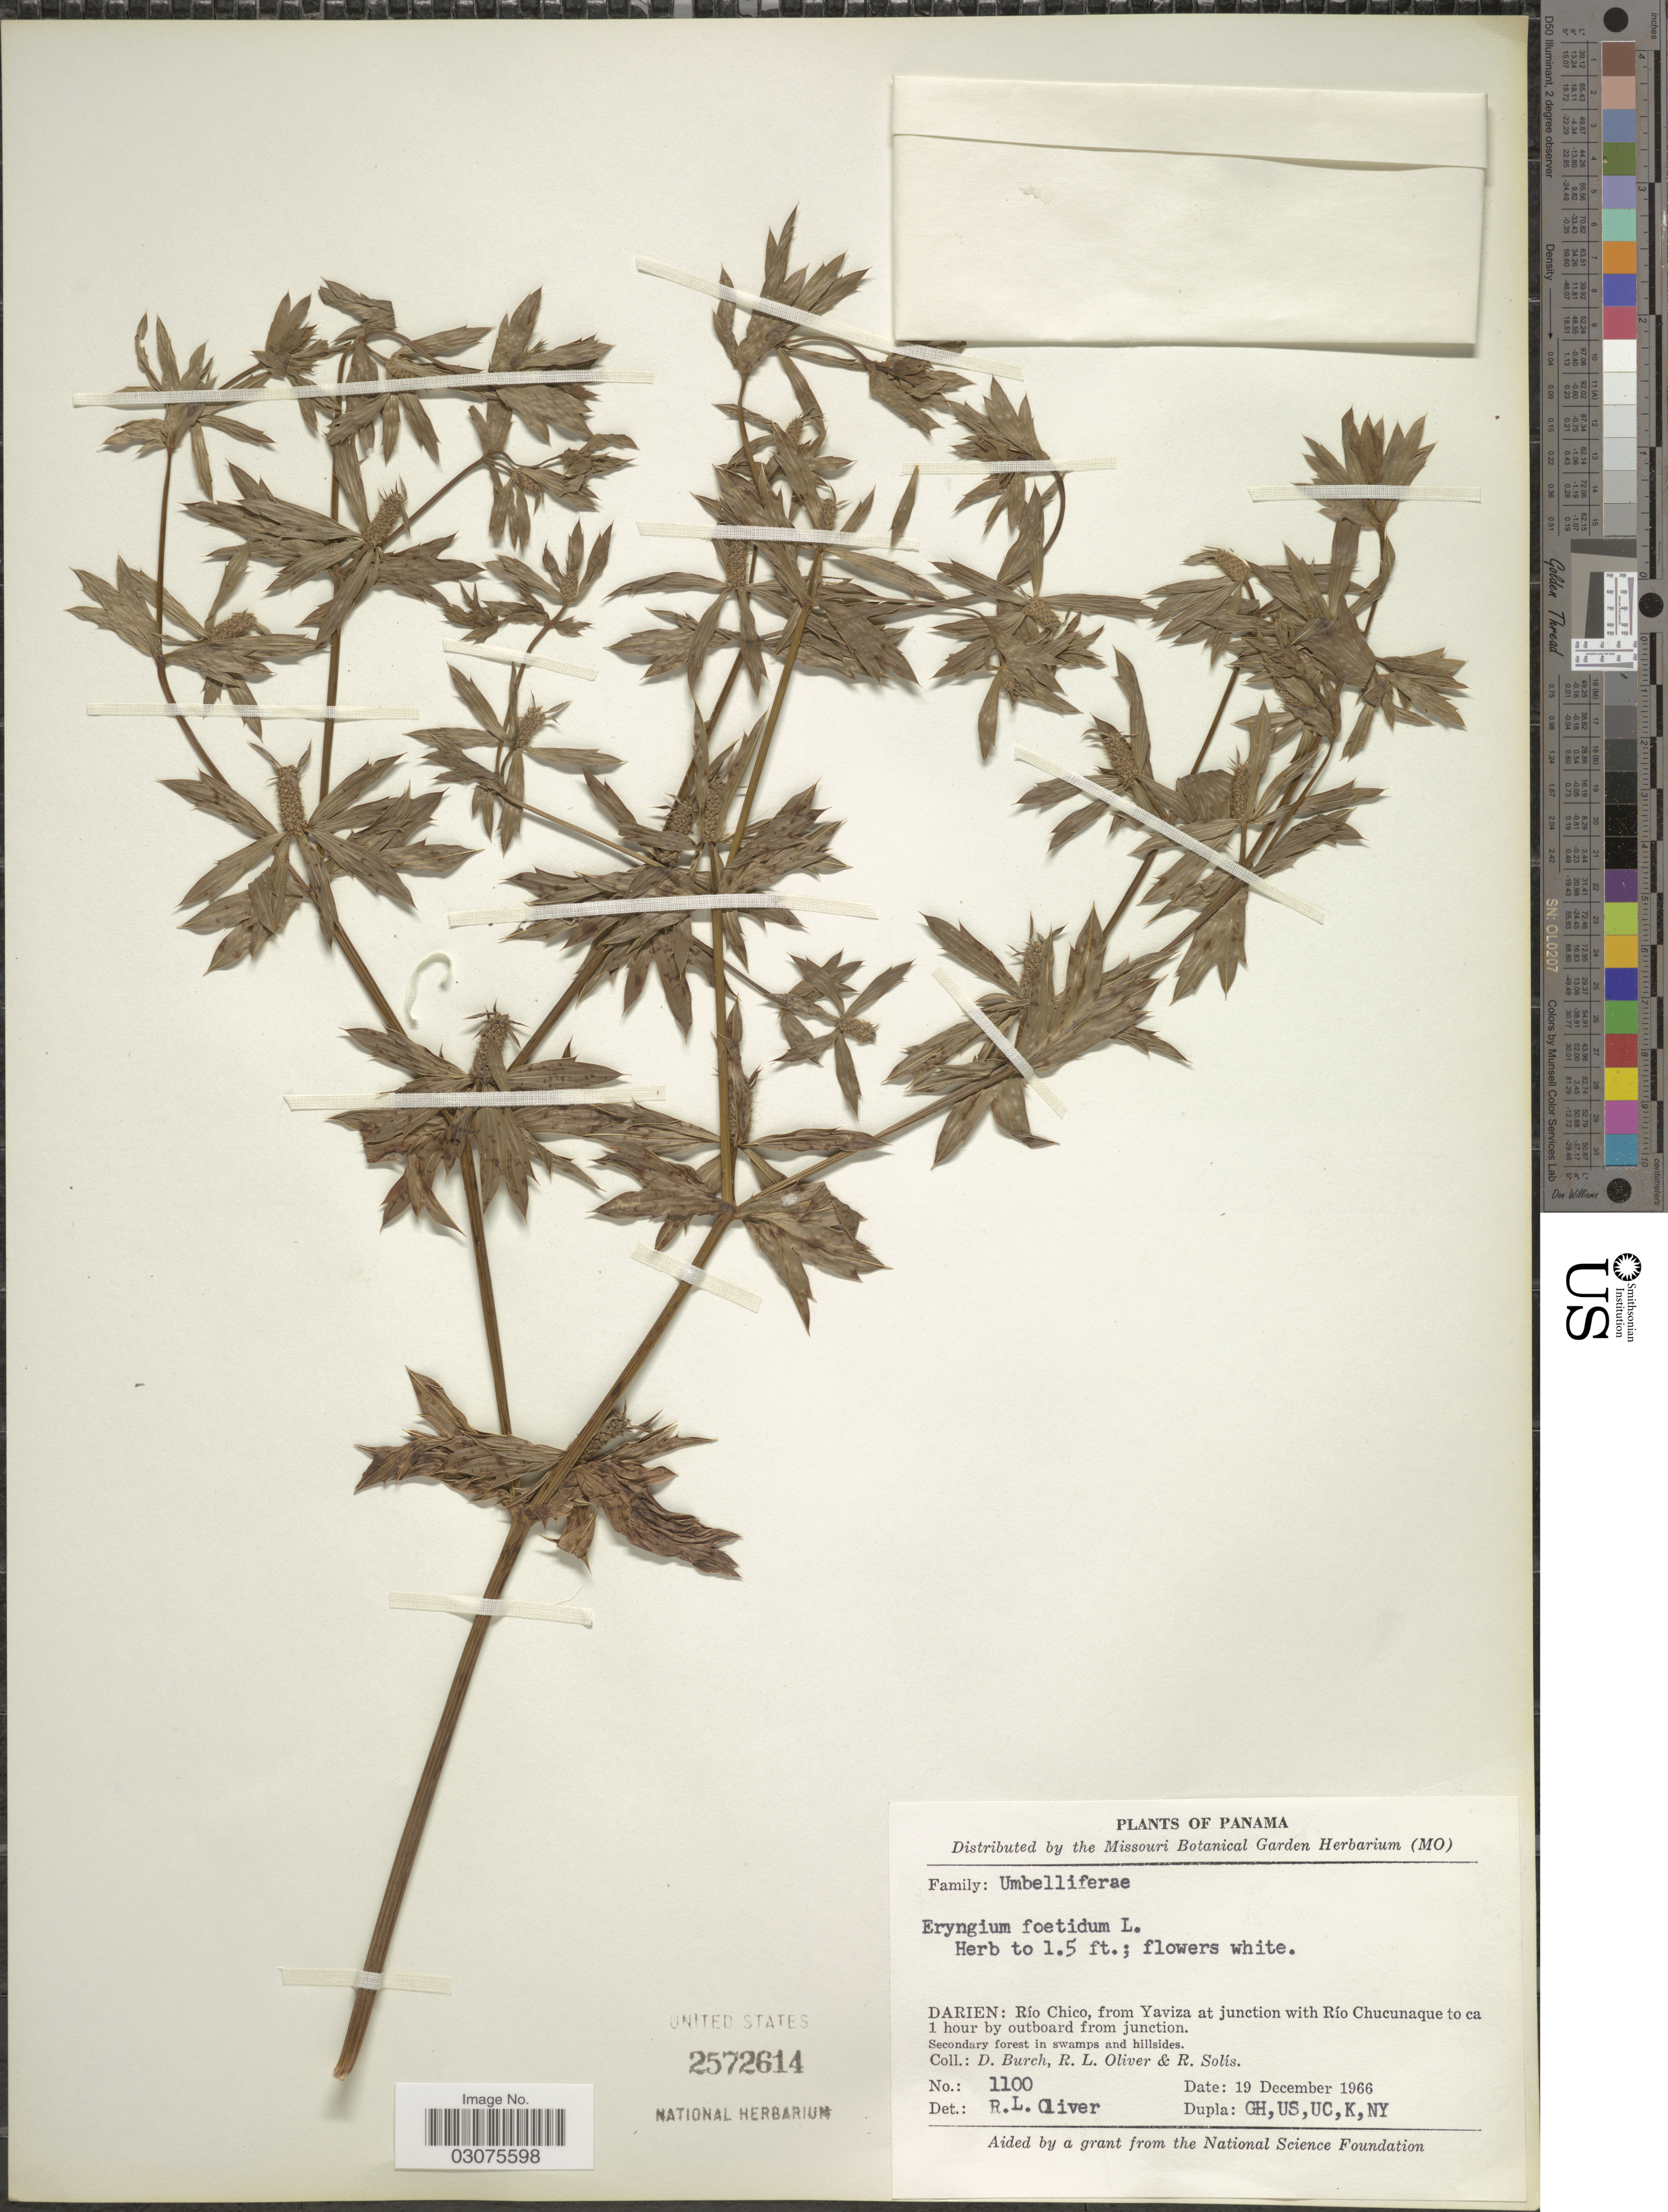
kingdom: Plantae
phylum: Tracheophyta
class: Magnoliopsida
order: Apiales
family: Apiaceae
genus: Eryngium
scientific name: Eryngium foetidum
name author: L.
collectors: D. Burch, R. Oliver & R. Solis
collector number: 1100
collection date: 1966-12-19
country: Panama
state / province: Darién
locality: Río Chico, from Yaviza at junction with Río Chucunaque to ca 1 hour by outboard from junction.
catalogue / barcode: US 2572614